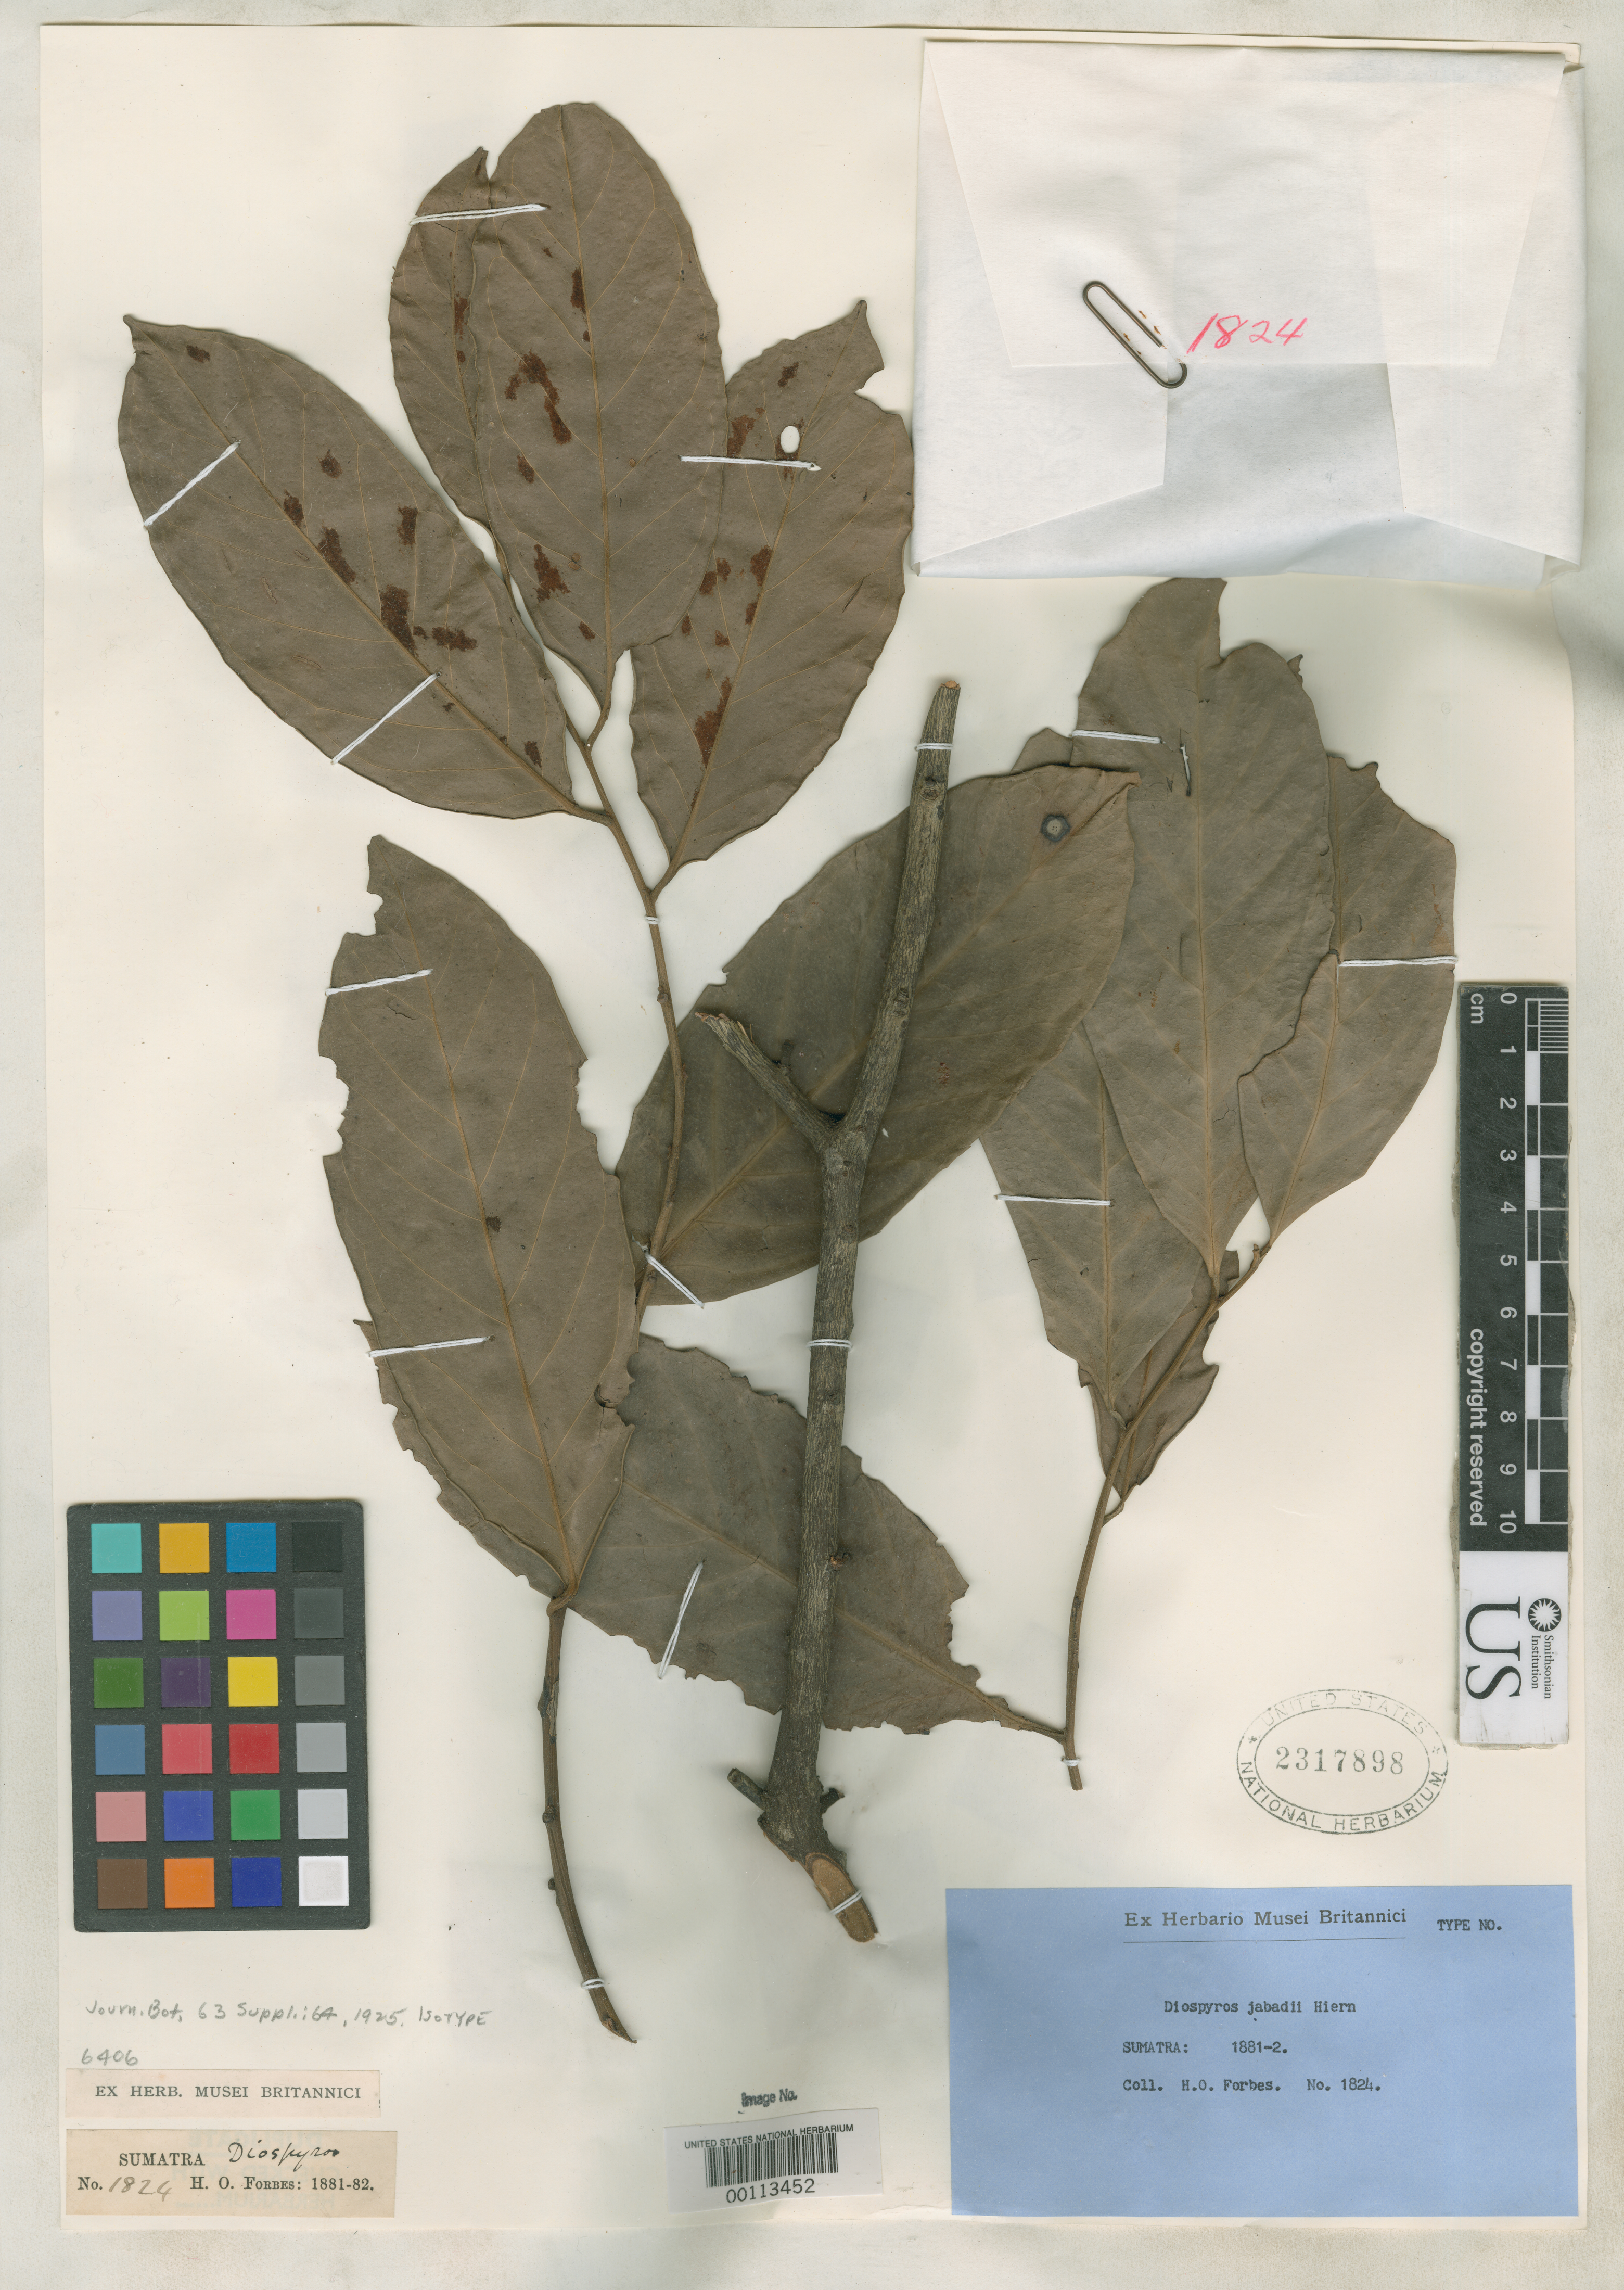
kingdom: Plantae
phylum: Tracheophyta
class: Magnoliopsida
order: Ericales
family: Ebenaceae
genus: Diospyros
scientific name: Diospyros jabadii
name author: Hiern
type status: Isotype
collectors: H. O. Forbes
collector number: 1824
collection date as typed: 1881 to -- --- 1882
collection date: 1881/1882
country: Indonesia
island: Sumatra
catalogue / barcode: US 2317898